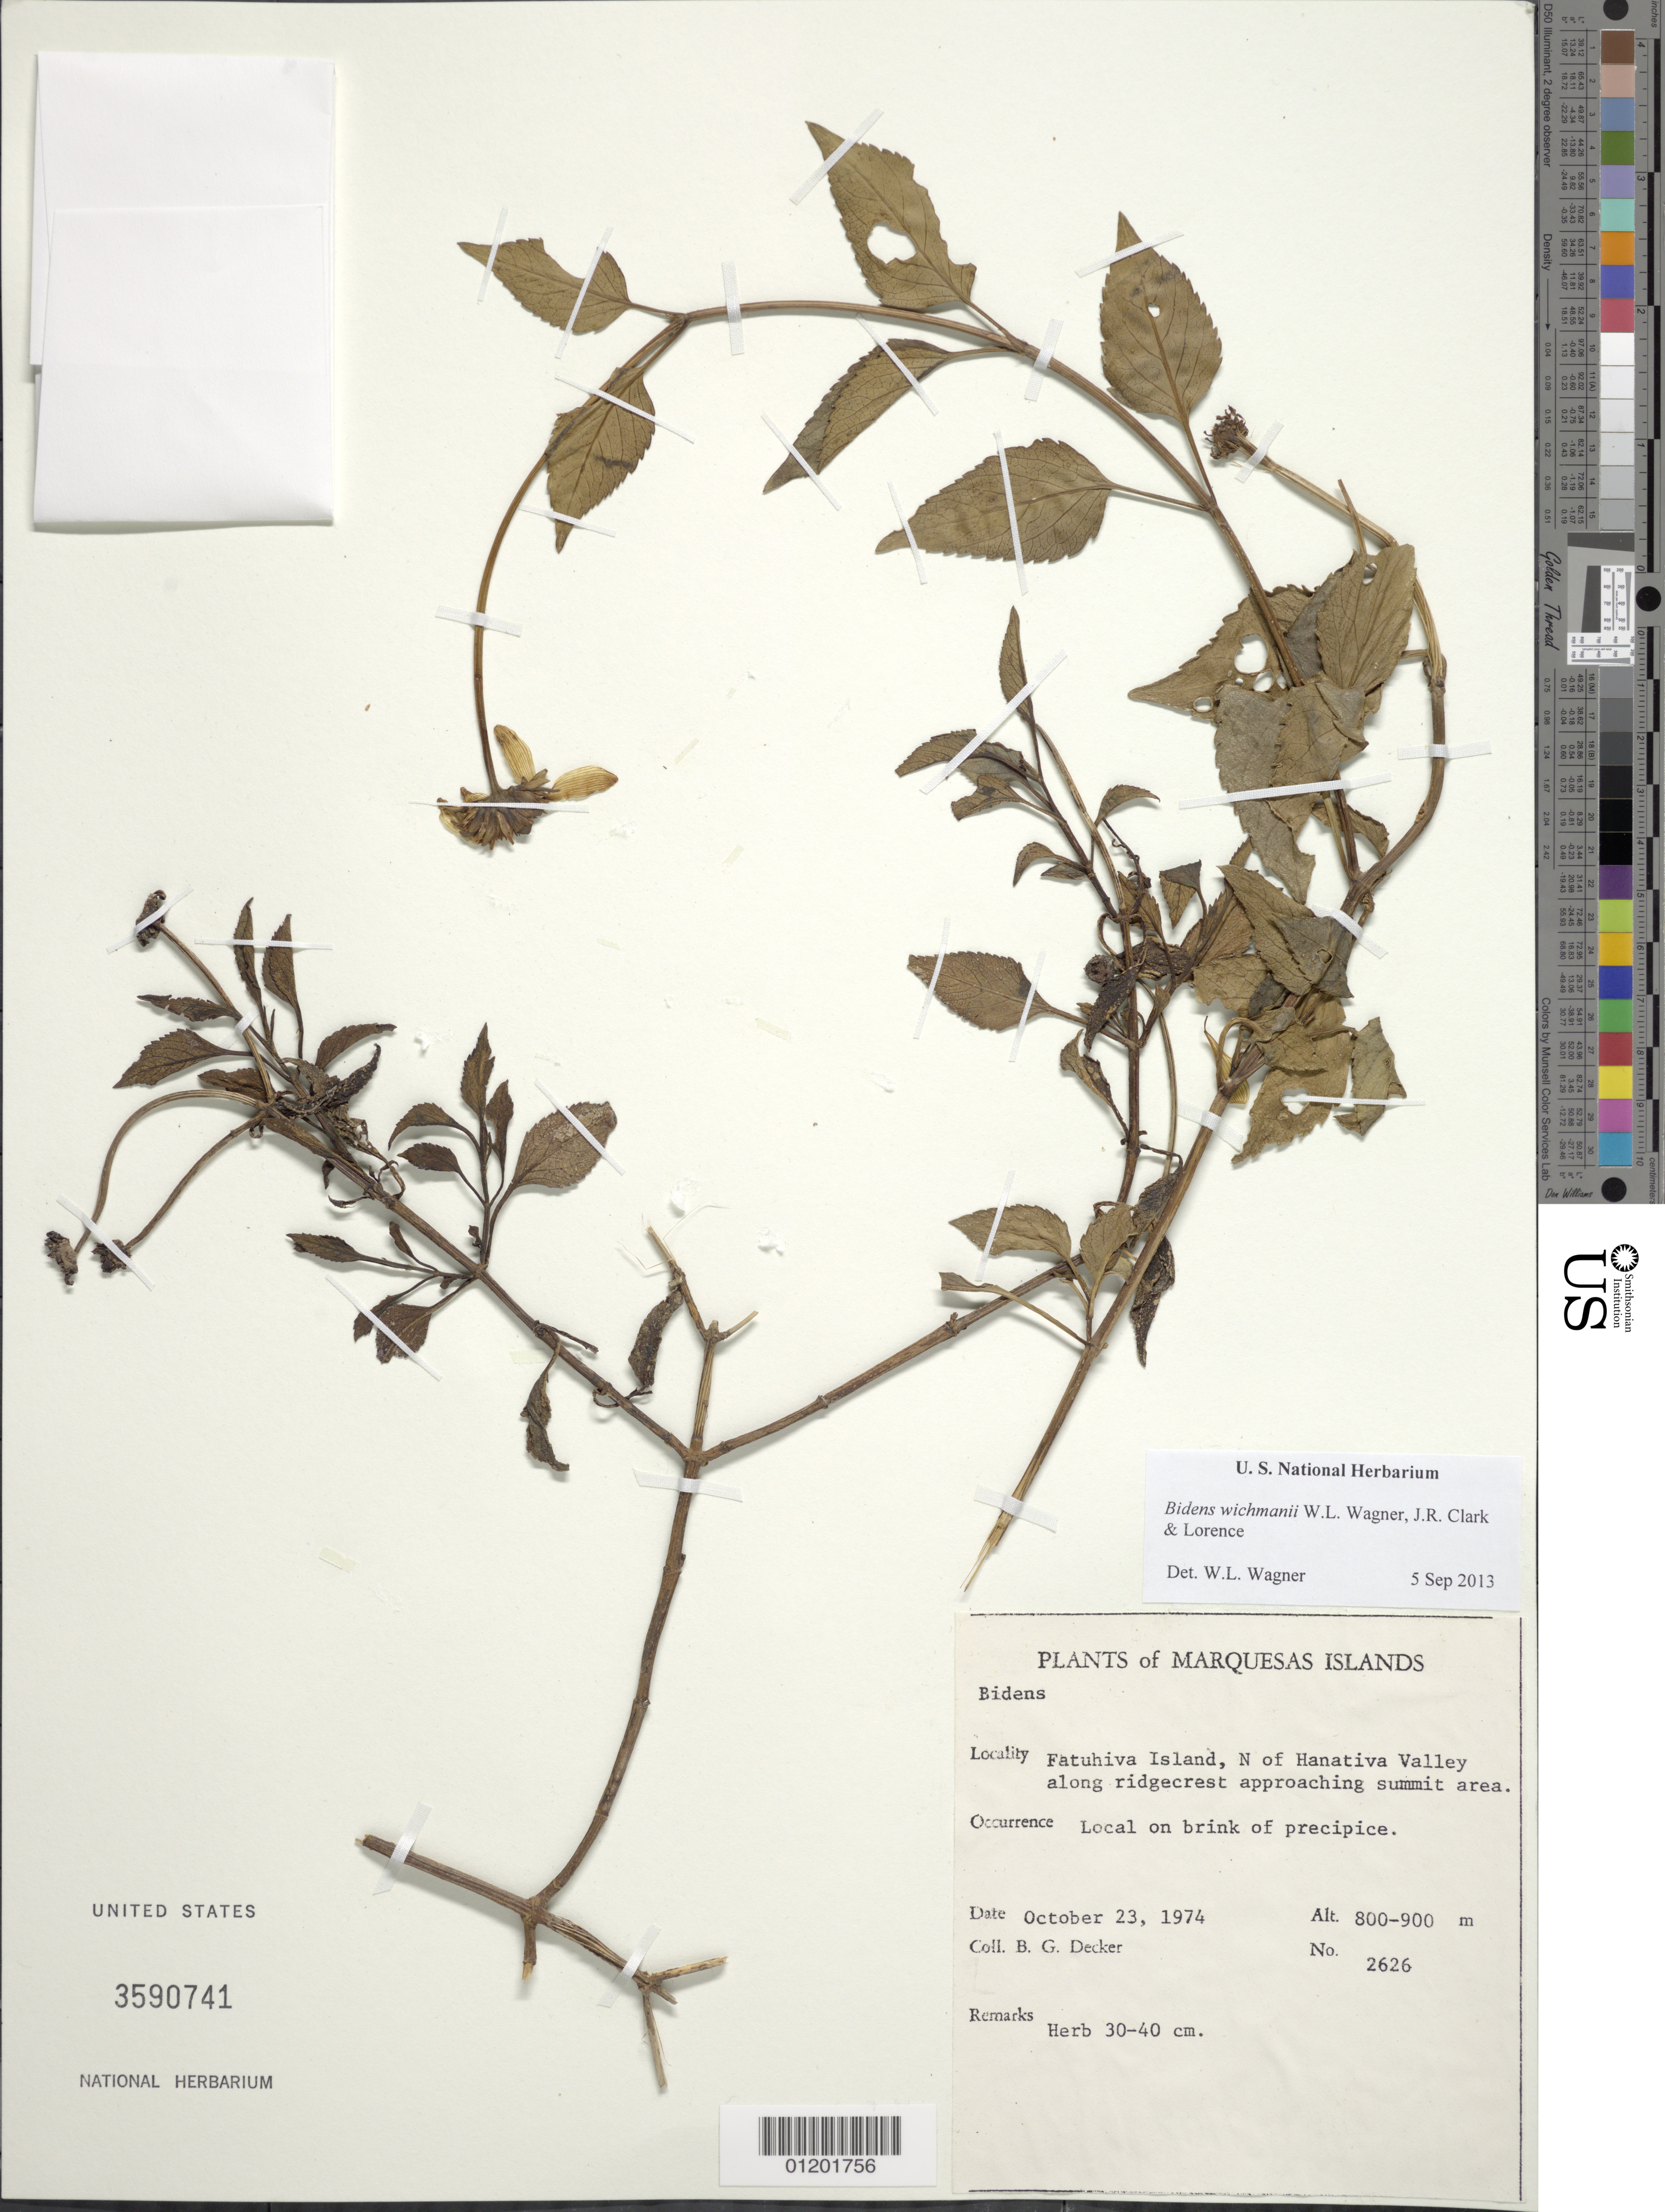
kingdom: Plantae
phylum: Tracheophyta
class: Magnoliopsida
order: Asterales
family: Asteraceae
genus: Bidens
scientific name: Bidens wichmanii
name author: W.L. Wagner et al.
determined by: Wagner, W. L., (BOT), Smithsonian Institution - National Museum of Natural History (UNITED STATES)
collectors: B. G. Decker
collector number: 2626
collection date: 1974-10-23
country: French Polynesia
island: Fatu Hiva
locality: N of Hanativa Valley along ridgecrest approaching summit area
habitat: Brink of precipice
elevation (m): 800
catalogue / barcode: US 3590741